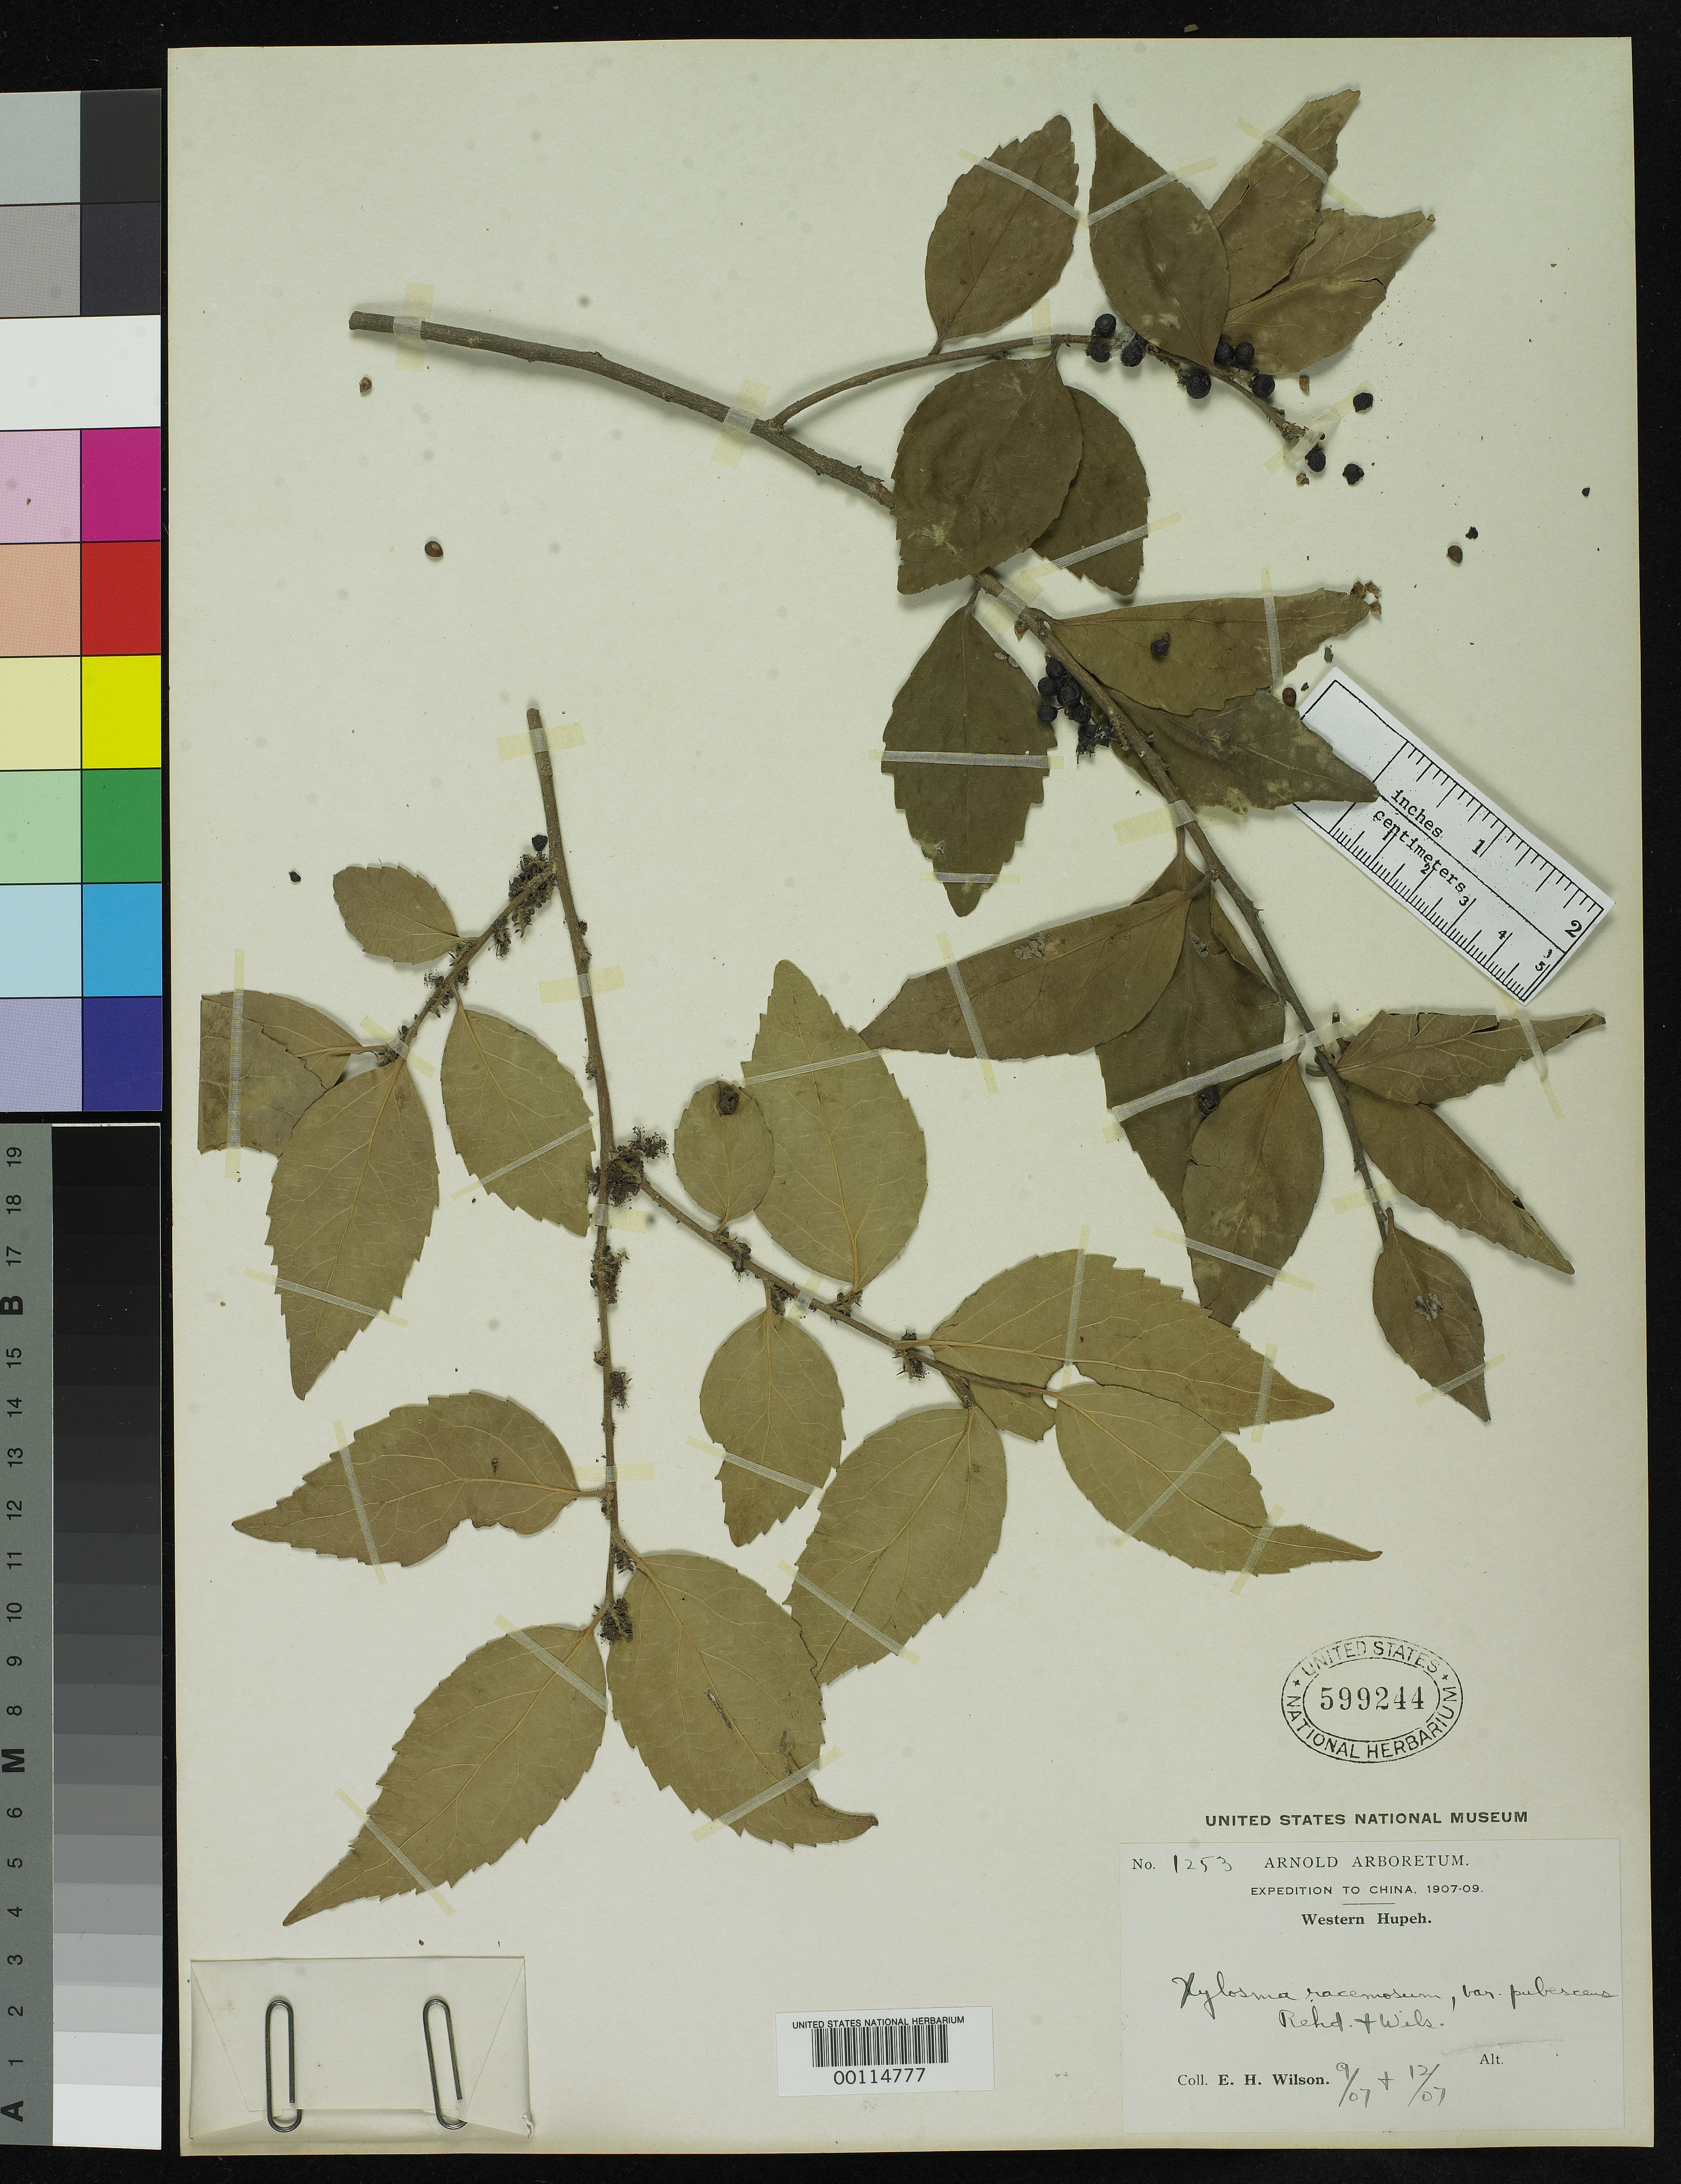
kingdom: Plantae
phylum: Tracheophyta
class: Magnoliopsida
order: Malpighiales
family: Salicaceae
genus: Xylosma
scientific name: Xylosma racemosa var. pubescens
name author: Rehder & E.H. Wilson in Sarg.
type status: Isotype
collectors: E. H. Wilson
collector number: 1253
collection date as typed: Sep 1908 and -- Nov 1908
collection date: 1908-09,1908-11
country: China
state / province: Hubei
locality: Ichang.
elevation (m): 40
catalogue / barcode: US 599244